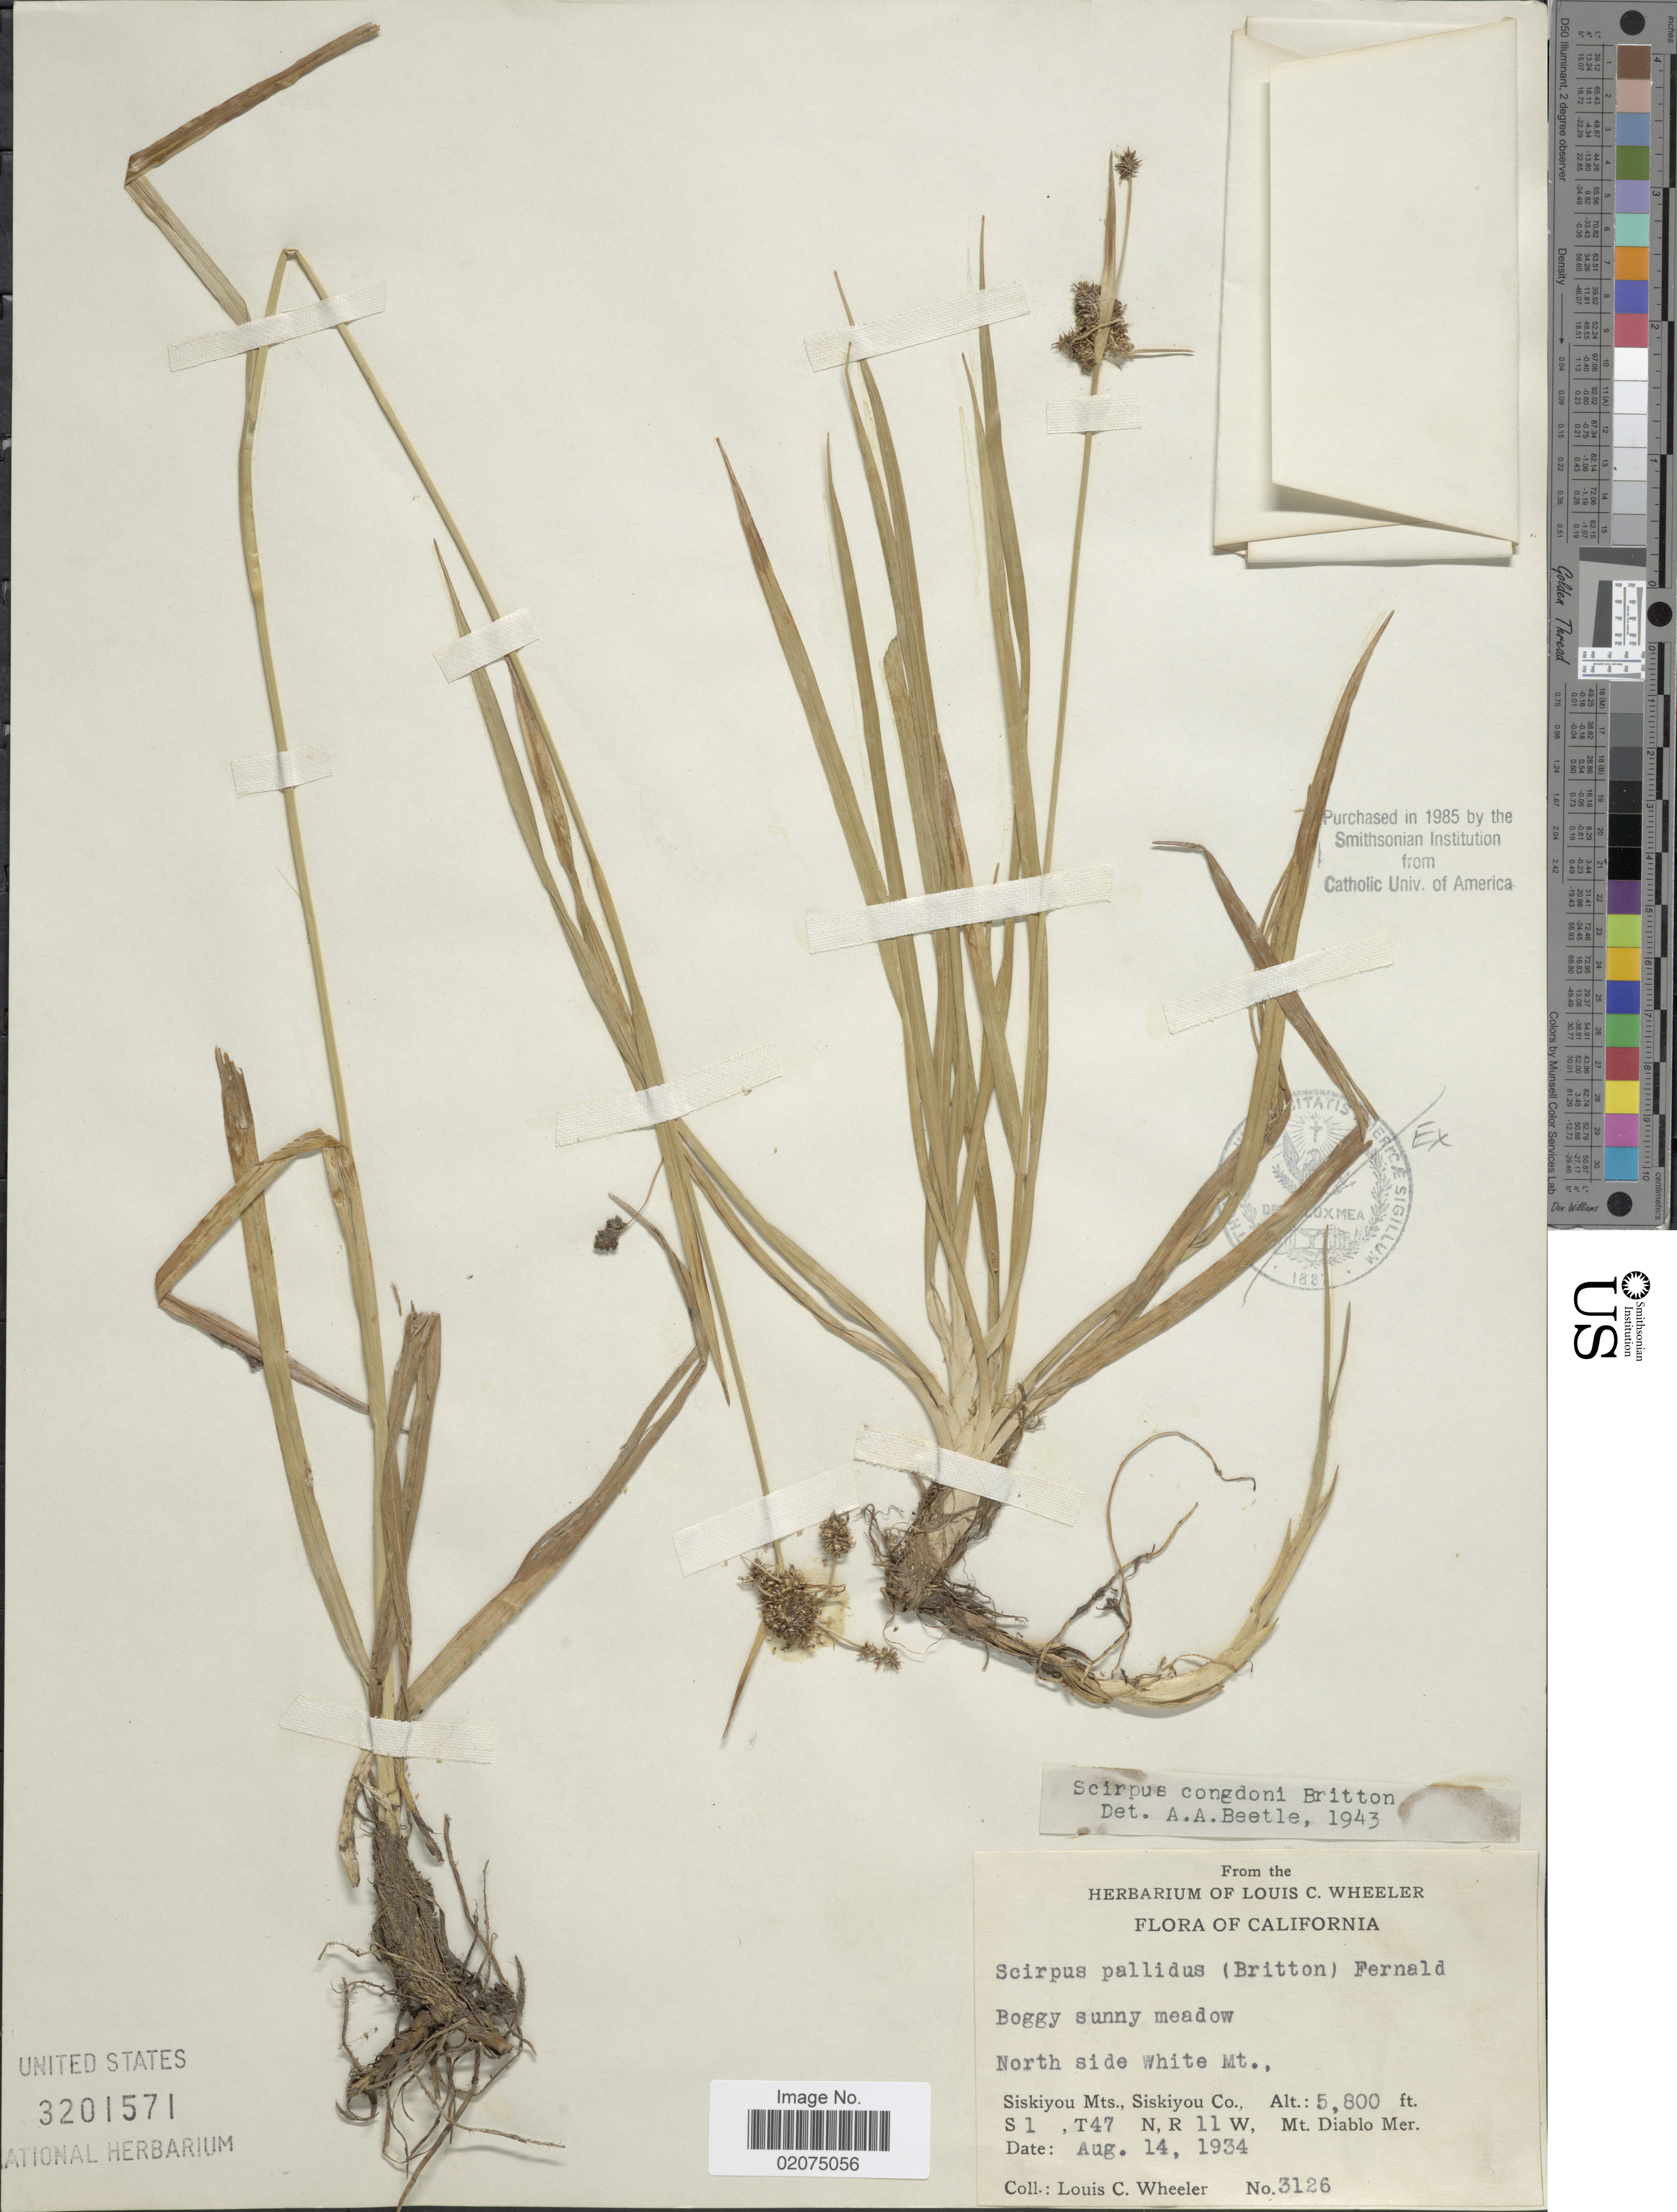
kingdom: Plantae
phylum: Tracheophyta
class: Liliopsida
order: Poales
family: Cyperaceae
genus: Scirpus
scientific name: Scirpus congdonii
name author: Britton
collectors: L. C. Wheeler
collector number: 3126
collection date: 1934-08-14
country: United States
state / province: California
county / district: Siskiyou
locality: North side White Mt., Siskiyou Mts, Siskiyou Co., S1, T47N, R11W, Mt. Diablo Mer.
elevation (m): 1768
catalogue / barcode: US 3201571